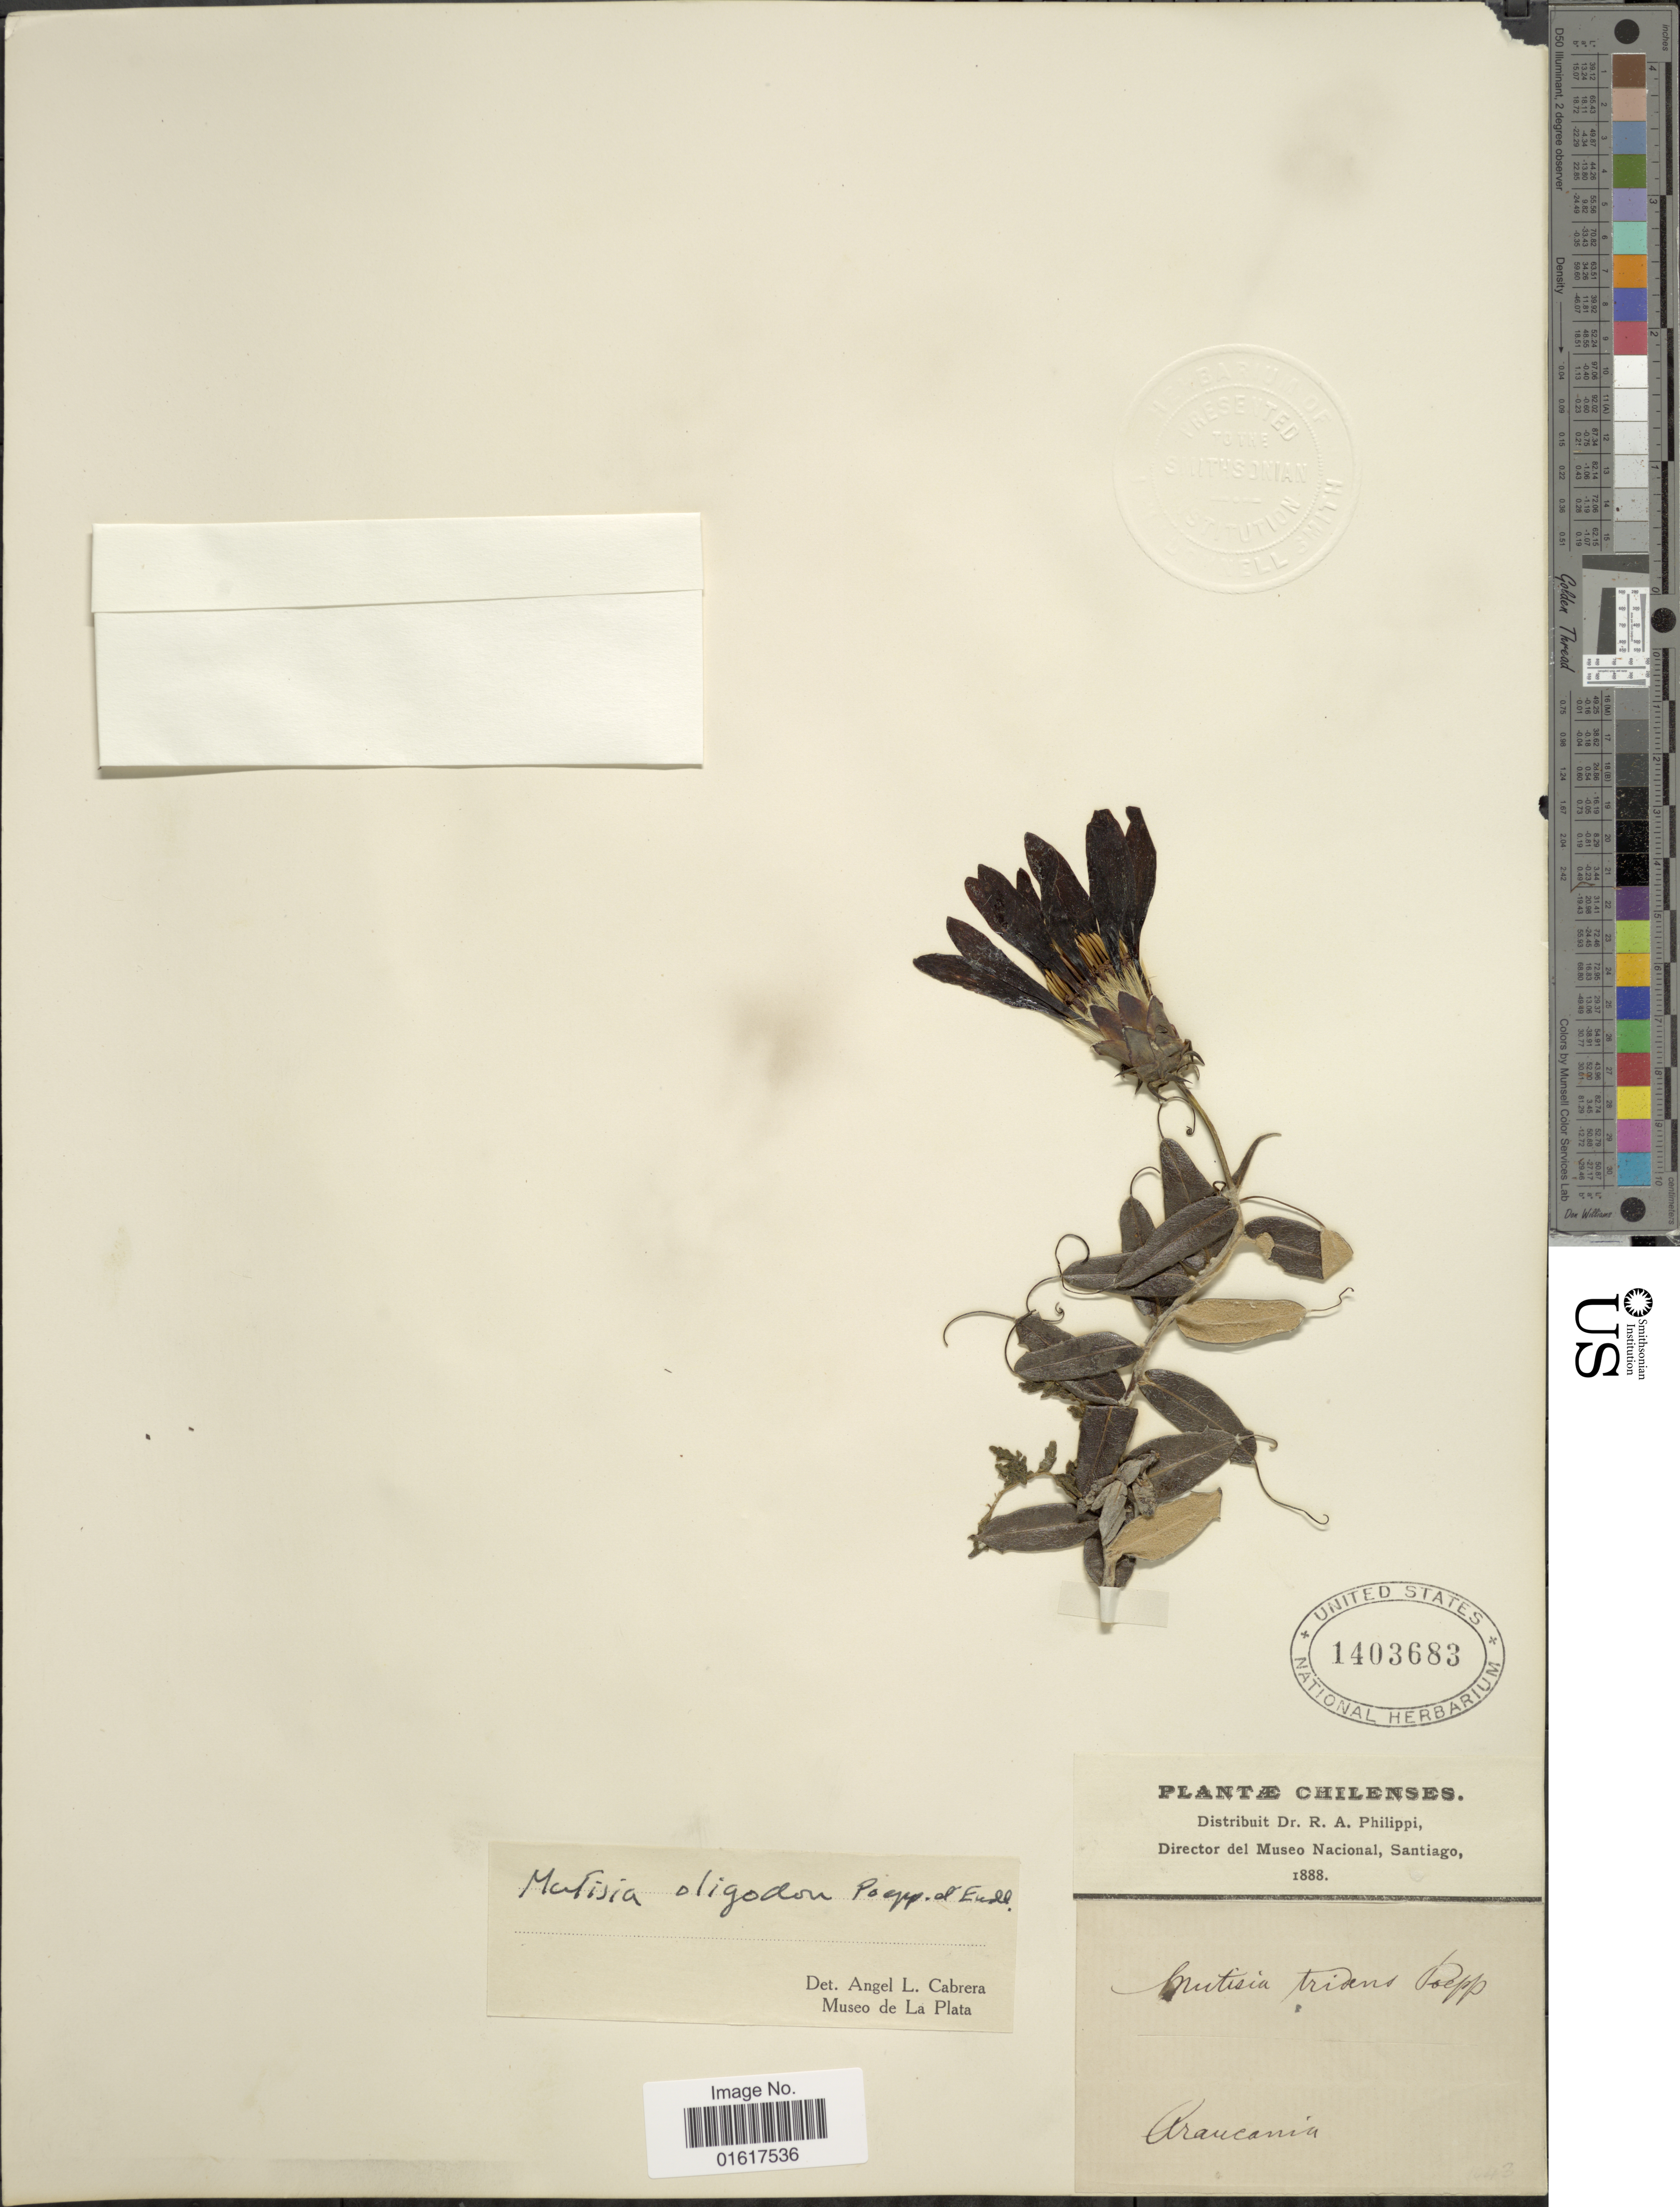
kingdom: Plantae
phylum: Tracheophyta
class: Magnoliopsida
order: Asterales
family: Asteraceae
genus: Mutisia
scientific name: Mutisia oligodon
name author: Poepp. & Endl.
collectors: R. A. Philippi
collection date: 1888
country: Chile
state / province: Araucanía (IX)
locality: Araucania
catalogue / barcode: US 1403683